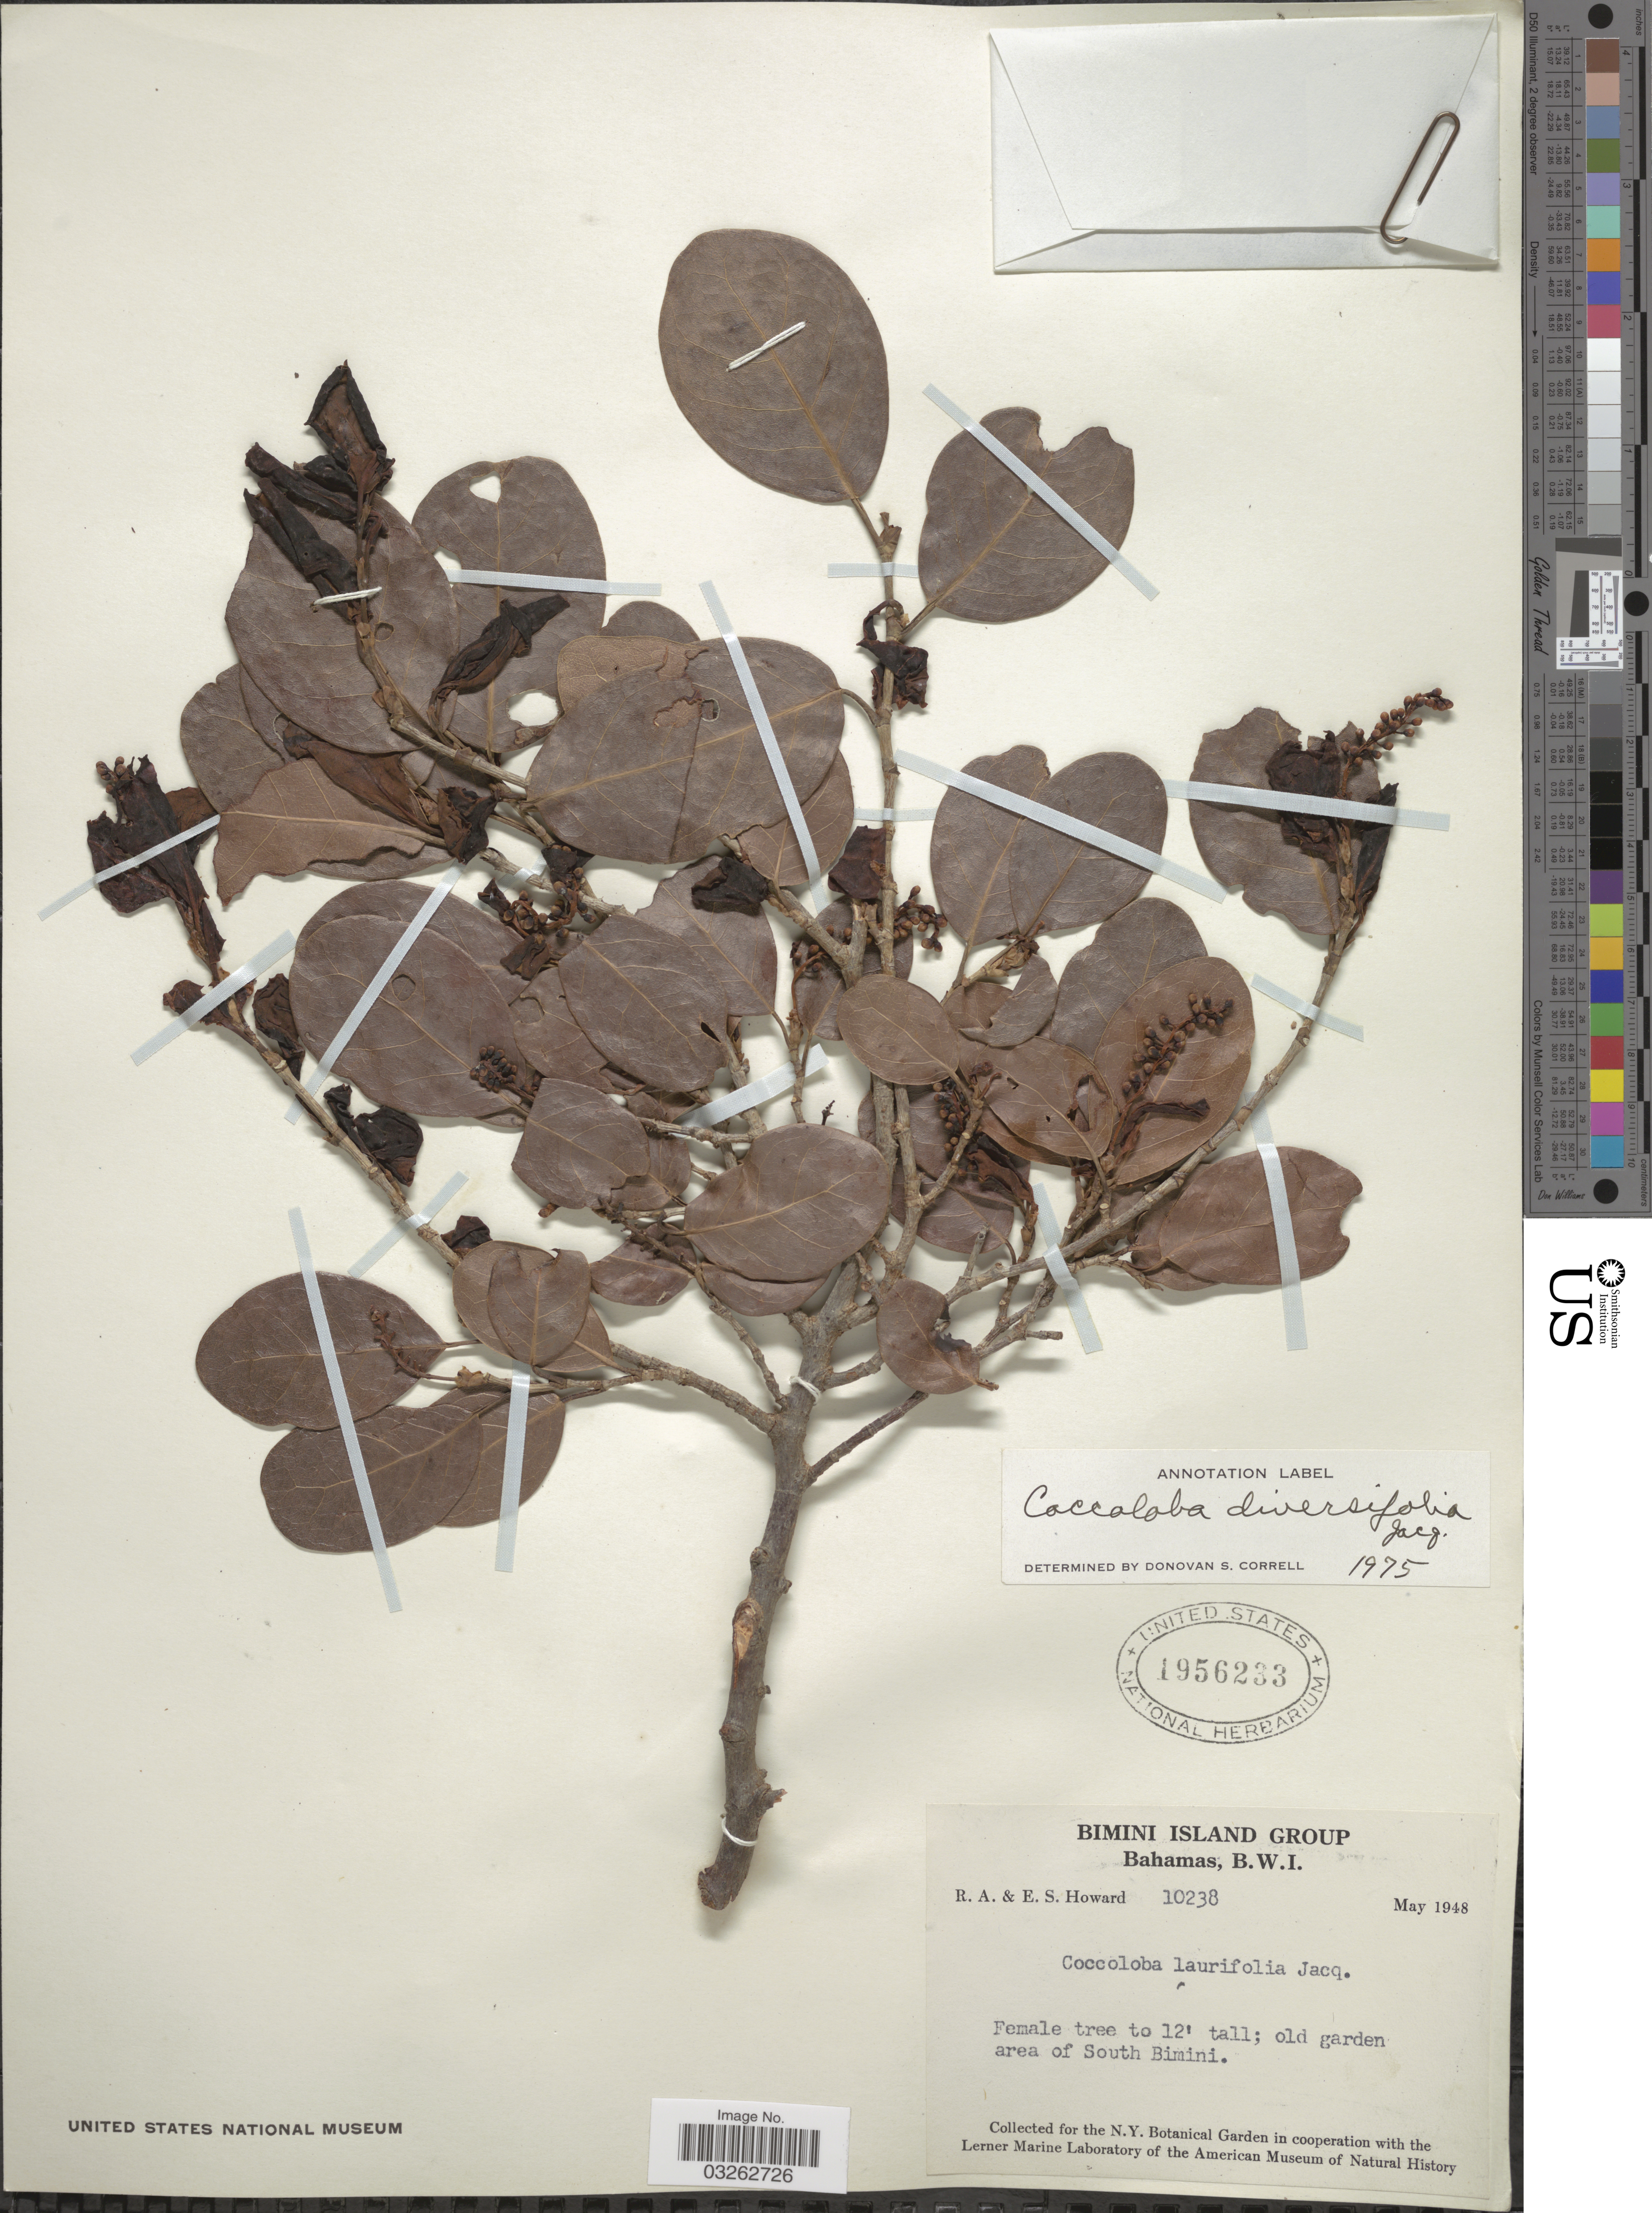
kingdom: Plantae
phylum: Tracheophyta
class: Magnoliopsida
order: Caryophyllales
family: Polygonaceae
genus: Coccoloba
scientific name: Coccoloba diversifolia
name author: Jacq.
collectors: R. A. Howard & E. S. Howard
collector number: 10238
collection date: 1948-05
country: Bahamas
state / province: Bimini and Cat Cay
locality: Bimini Island Group, B.W.I. Old garden area of South Bimini.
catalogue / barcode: US 1956233